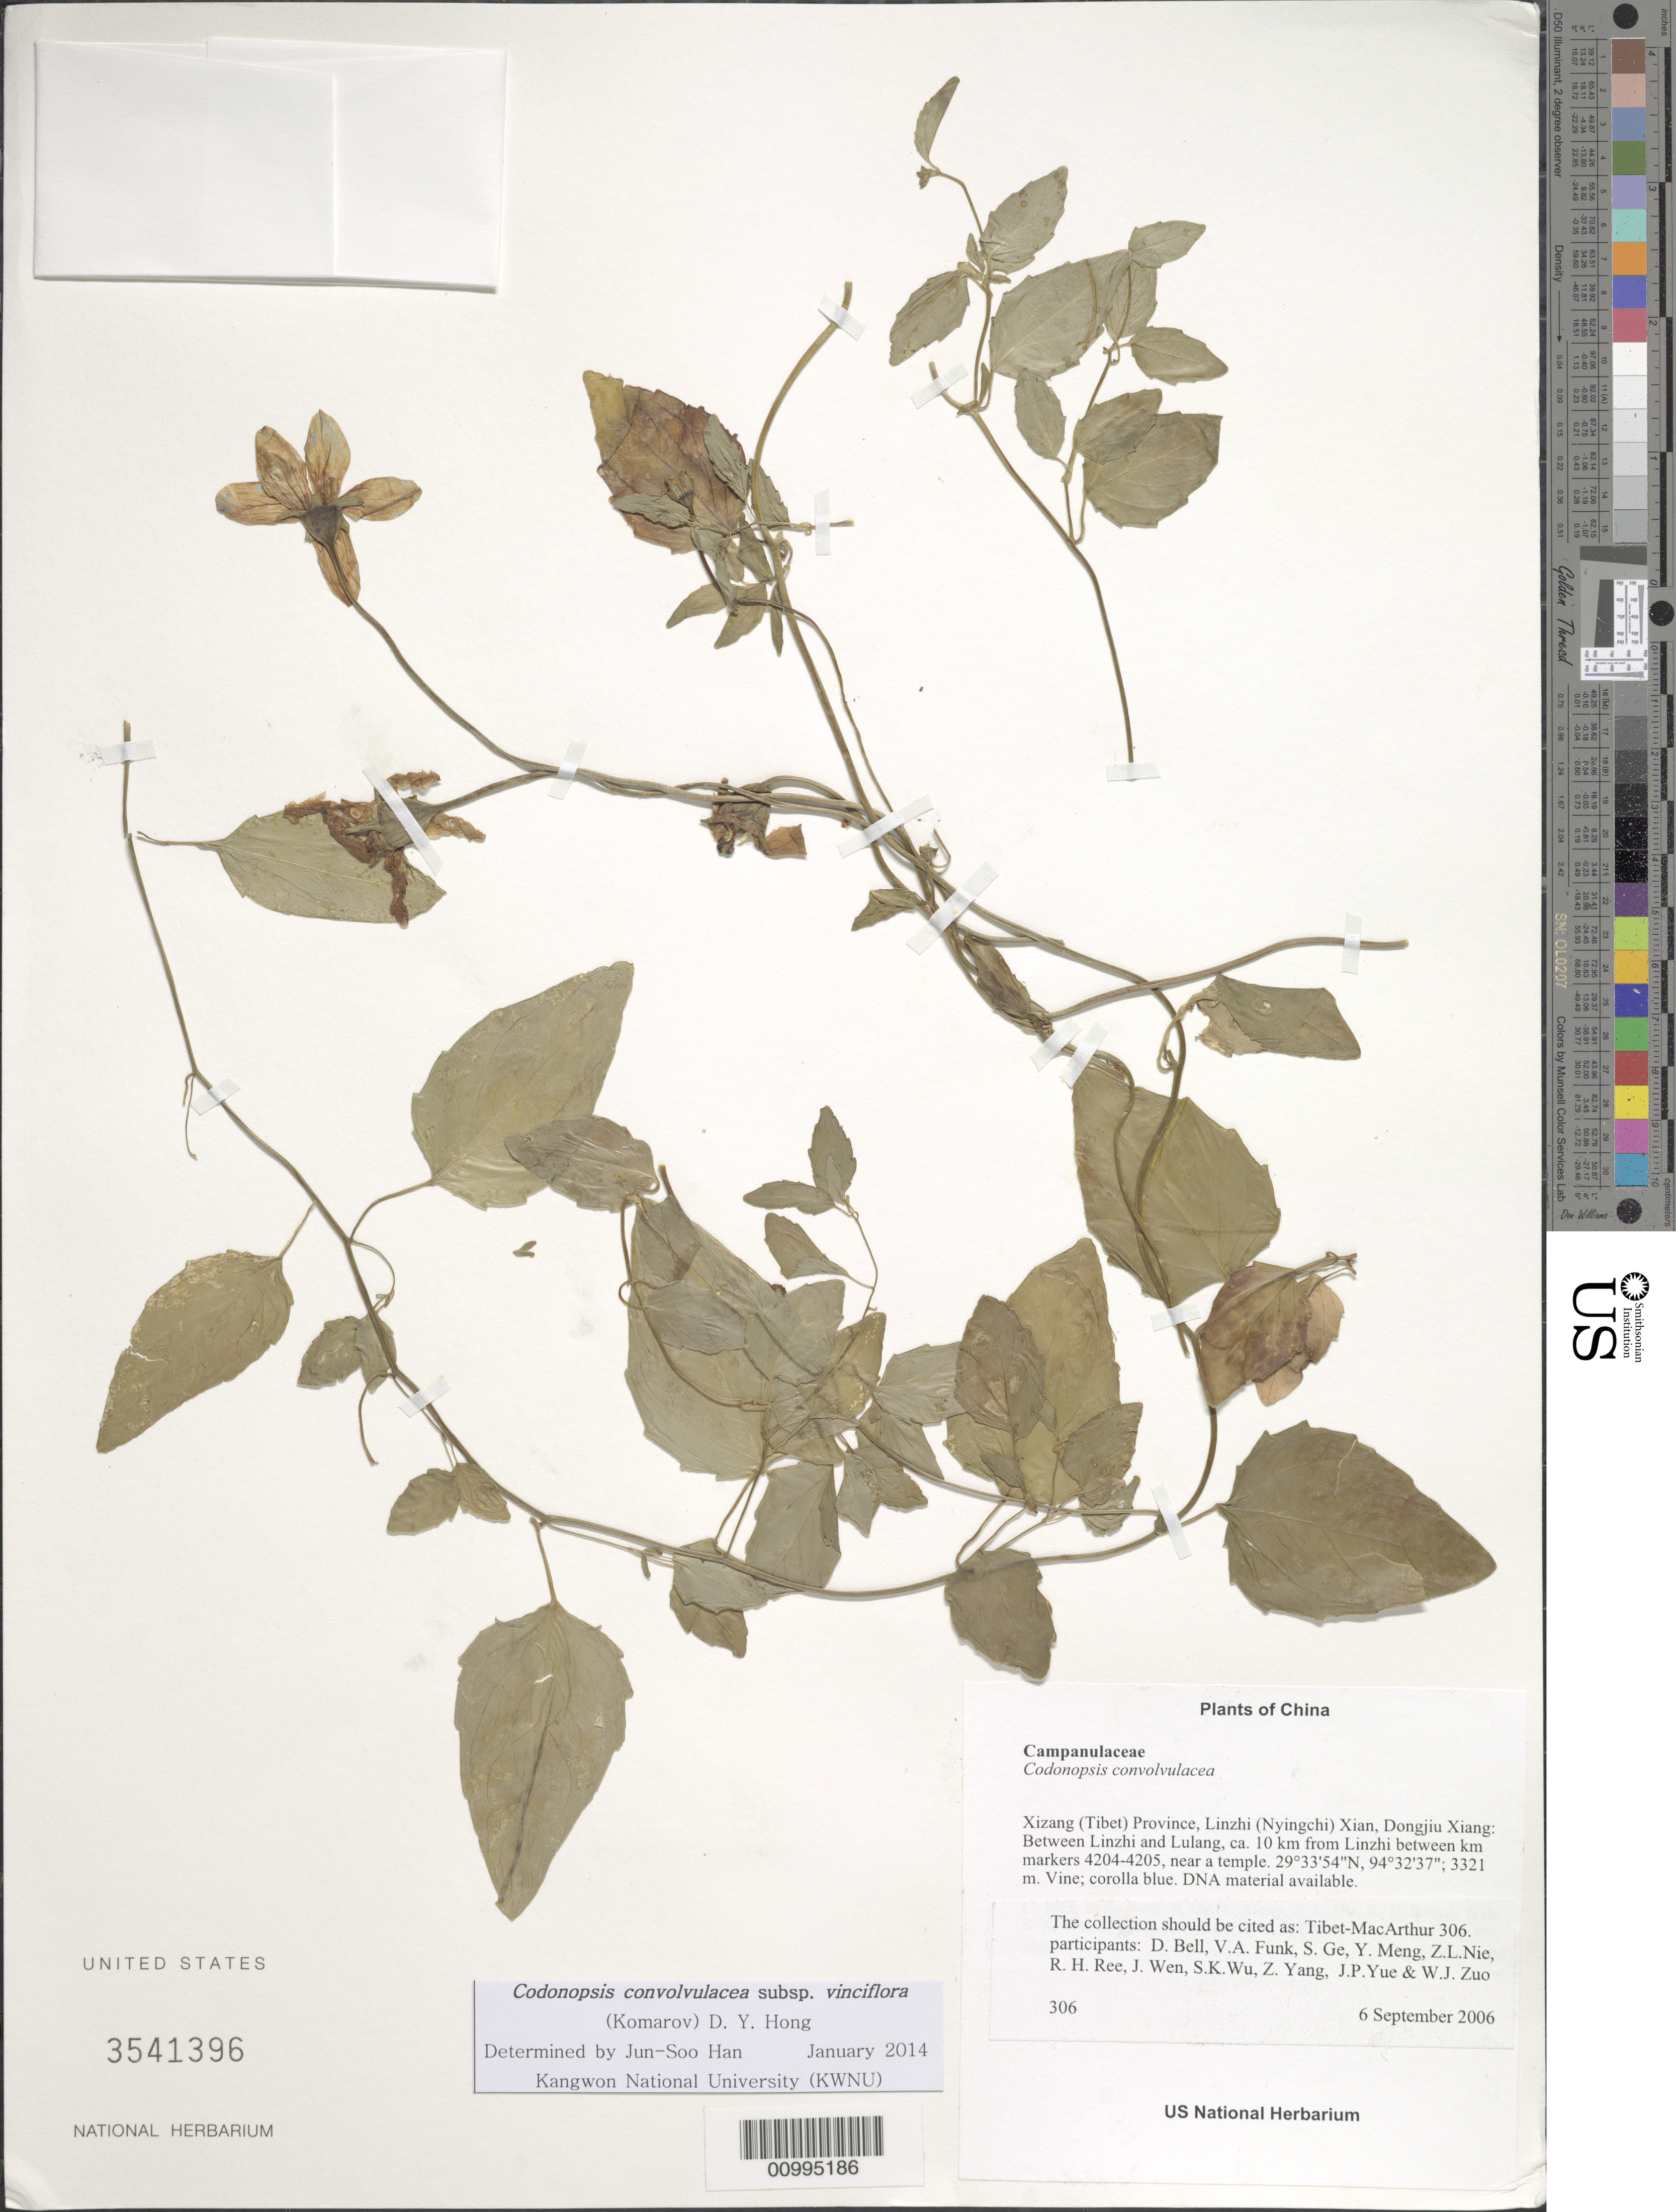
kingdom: Plantae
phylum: Tracheophyta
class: Magnoliopsida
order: Asterales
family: Campanulaceae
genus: Codonopsis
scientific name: Codonopsis convolvulacea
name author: Kurz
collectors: Tibet-MacArthur, D. A. Bell, V. Funk, S. Ge, Y. Meng, Z. Nie, R. Ree, J. Wen, S. K. Wu, Z. Yang, J. Yue & W. Zuo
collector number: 306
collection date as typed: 06 Sep 2006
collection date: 2006-09-06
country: China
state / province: Xizang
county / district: Linzhi (Nyingchi) Xian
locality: Dongjiu Xiang. Between Linzhi and Lulang, ca. 10 km from Linzhi between km markers 4204-4205, near a temple.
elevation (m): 3321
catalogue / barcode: US 3541396